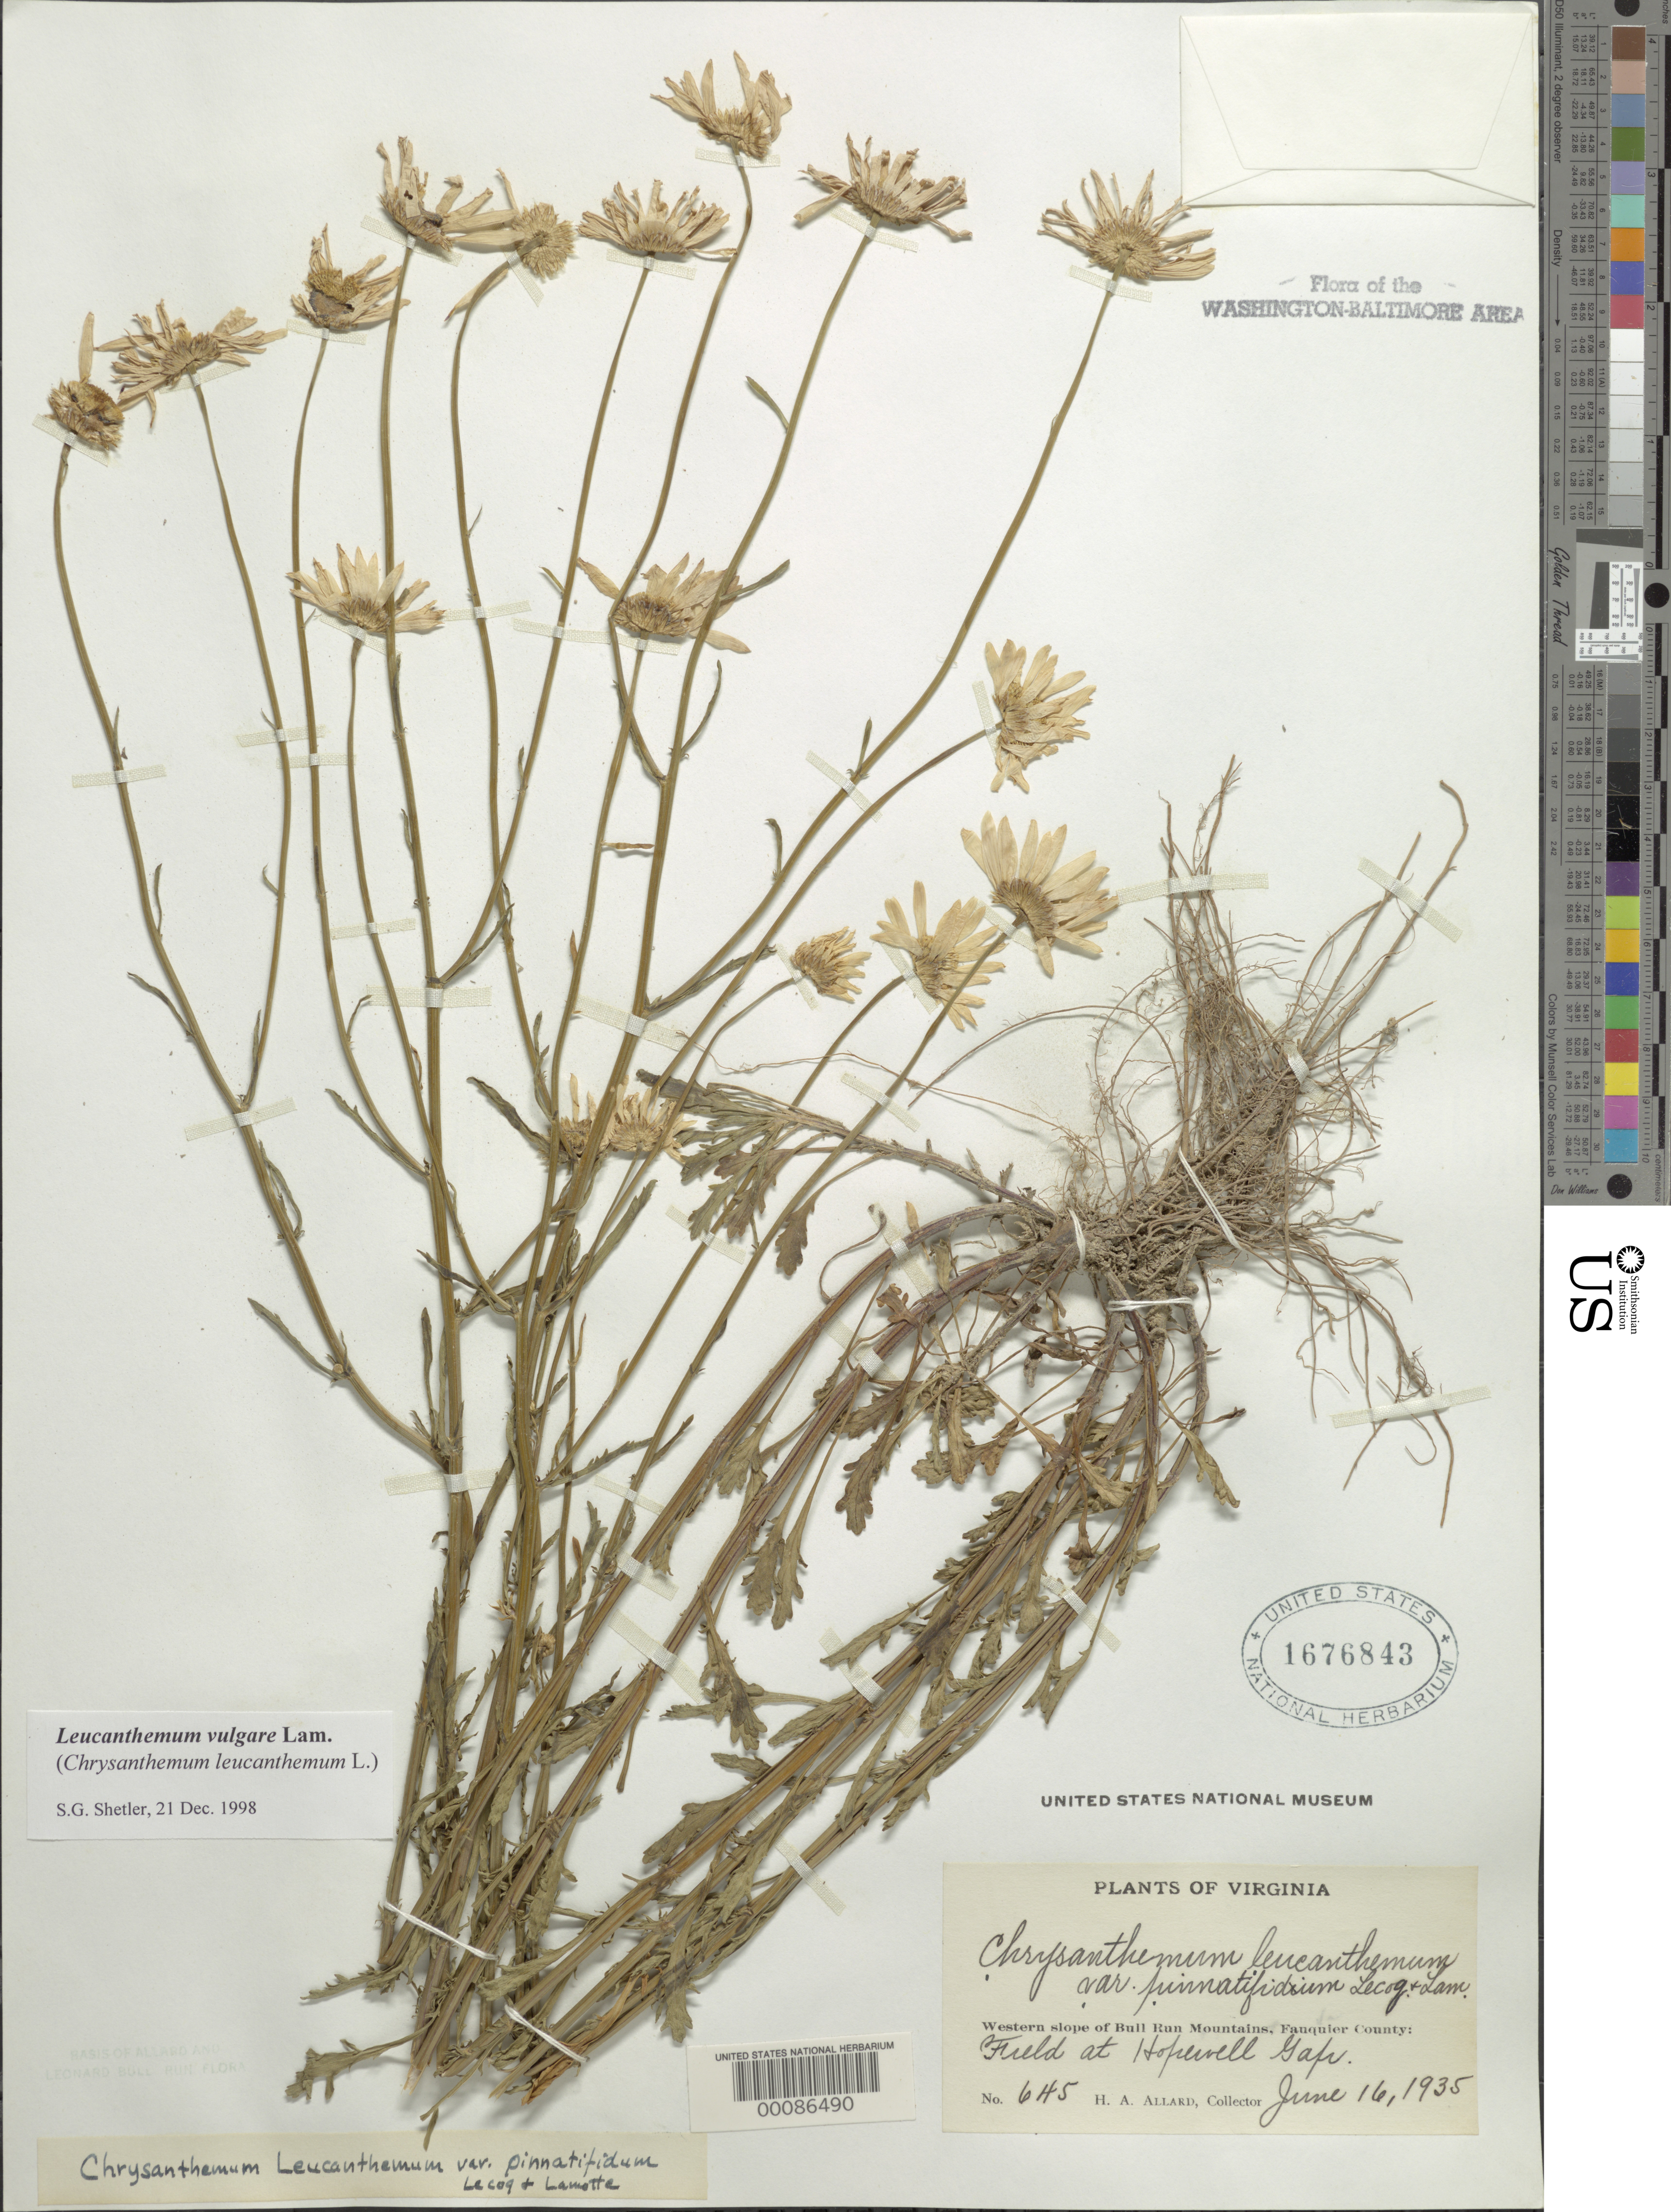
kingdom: Plantae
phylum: Tracheophyta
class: Magnoliopsida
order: Asterales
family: Asteraceae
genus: Leucanthemum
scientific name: Leucanthemum vulgare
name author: Lam.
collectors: H. A. Allard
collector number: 64596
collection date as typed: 16 Jun 1935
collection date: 1935-06-16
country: United States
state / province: Virginia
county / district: Fauquier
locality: Hopewell Gap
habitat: Field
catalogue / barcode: US 1676843